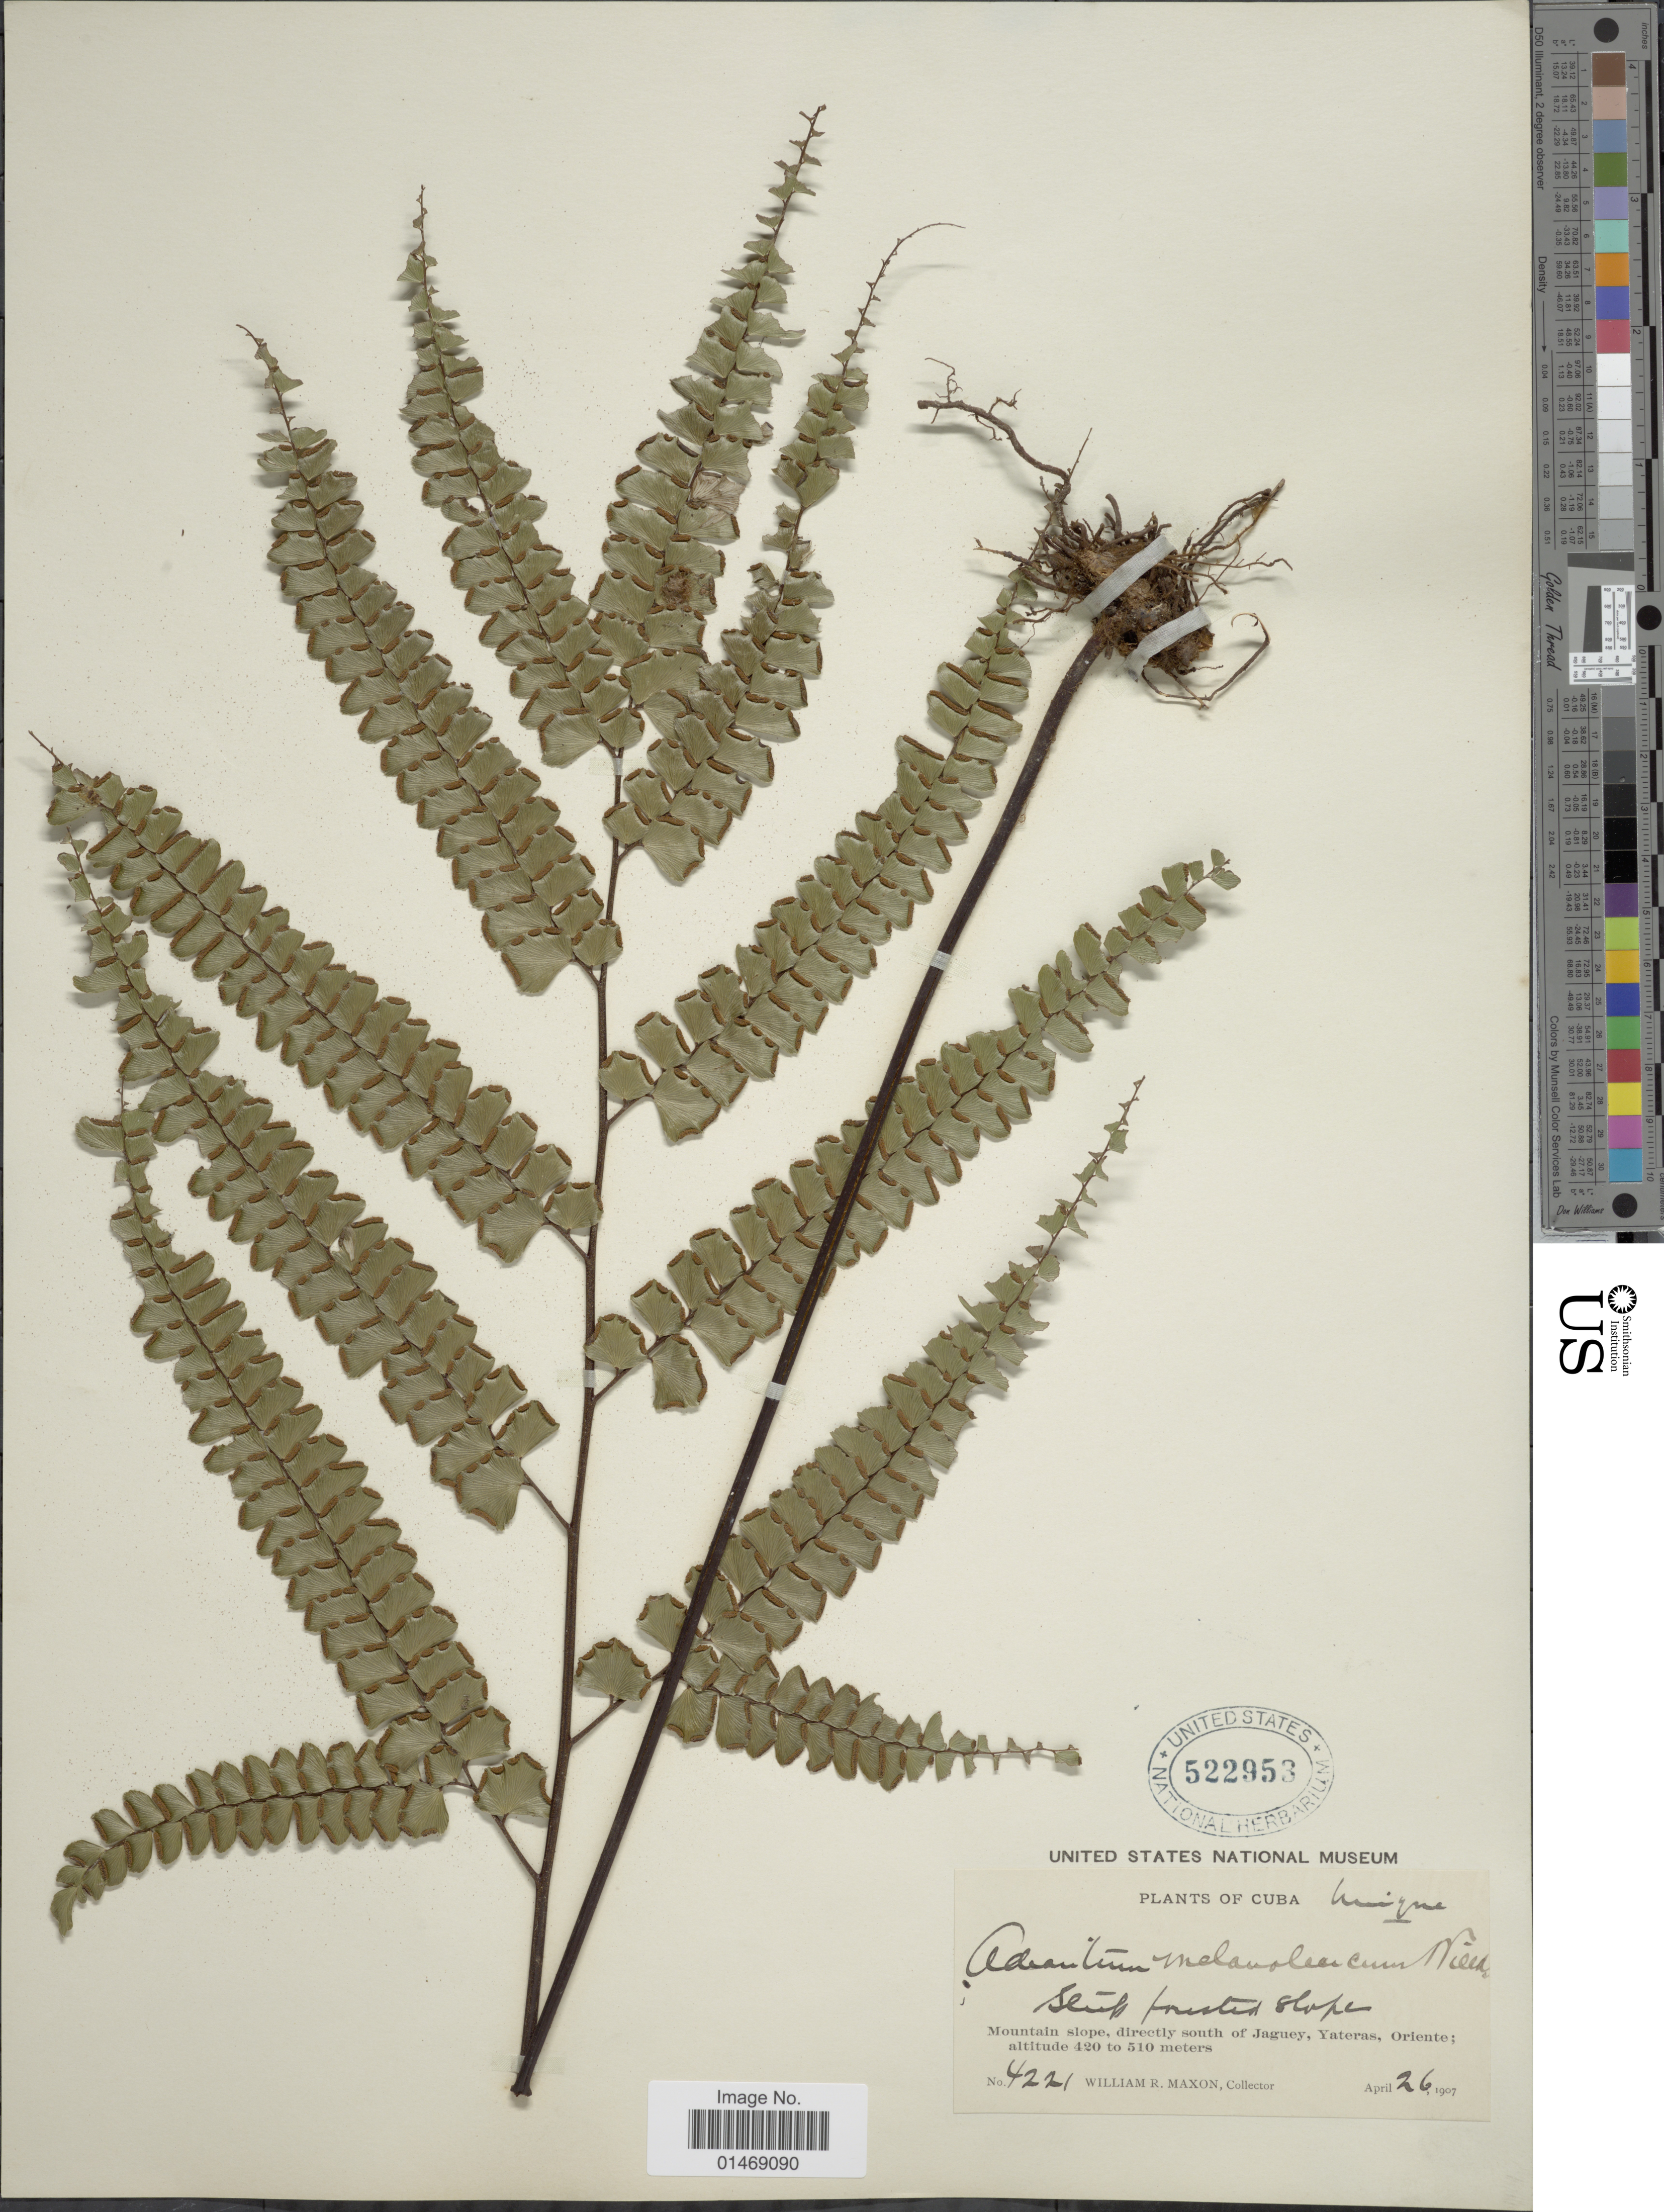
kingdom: Plantae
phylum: Tracheophyta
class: Polypodiopsida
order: Polypodiales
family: Pteridaceae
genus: Adiantum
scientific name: Adiantum melanoleucum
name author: Willd.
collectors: W. R. Maxon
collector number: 4221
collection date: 1907-04-26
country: Cuba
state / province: Oriente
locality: Mountain slope, directly south of Jaguey, Yateras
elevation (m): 420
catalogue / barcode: US 522953